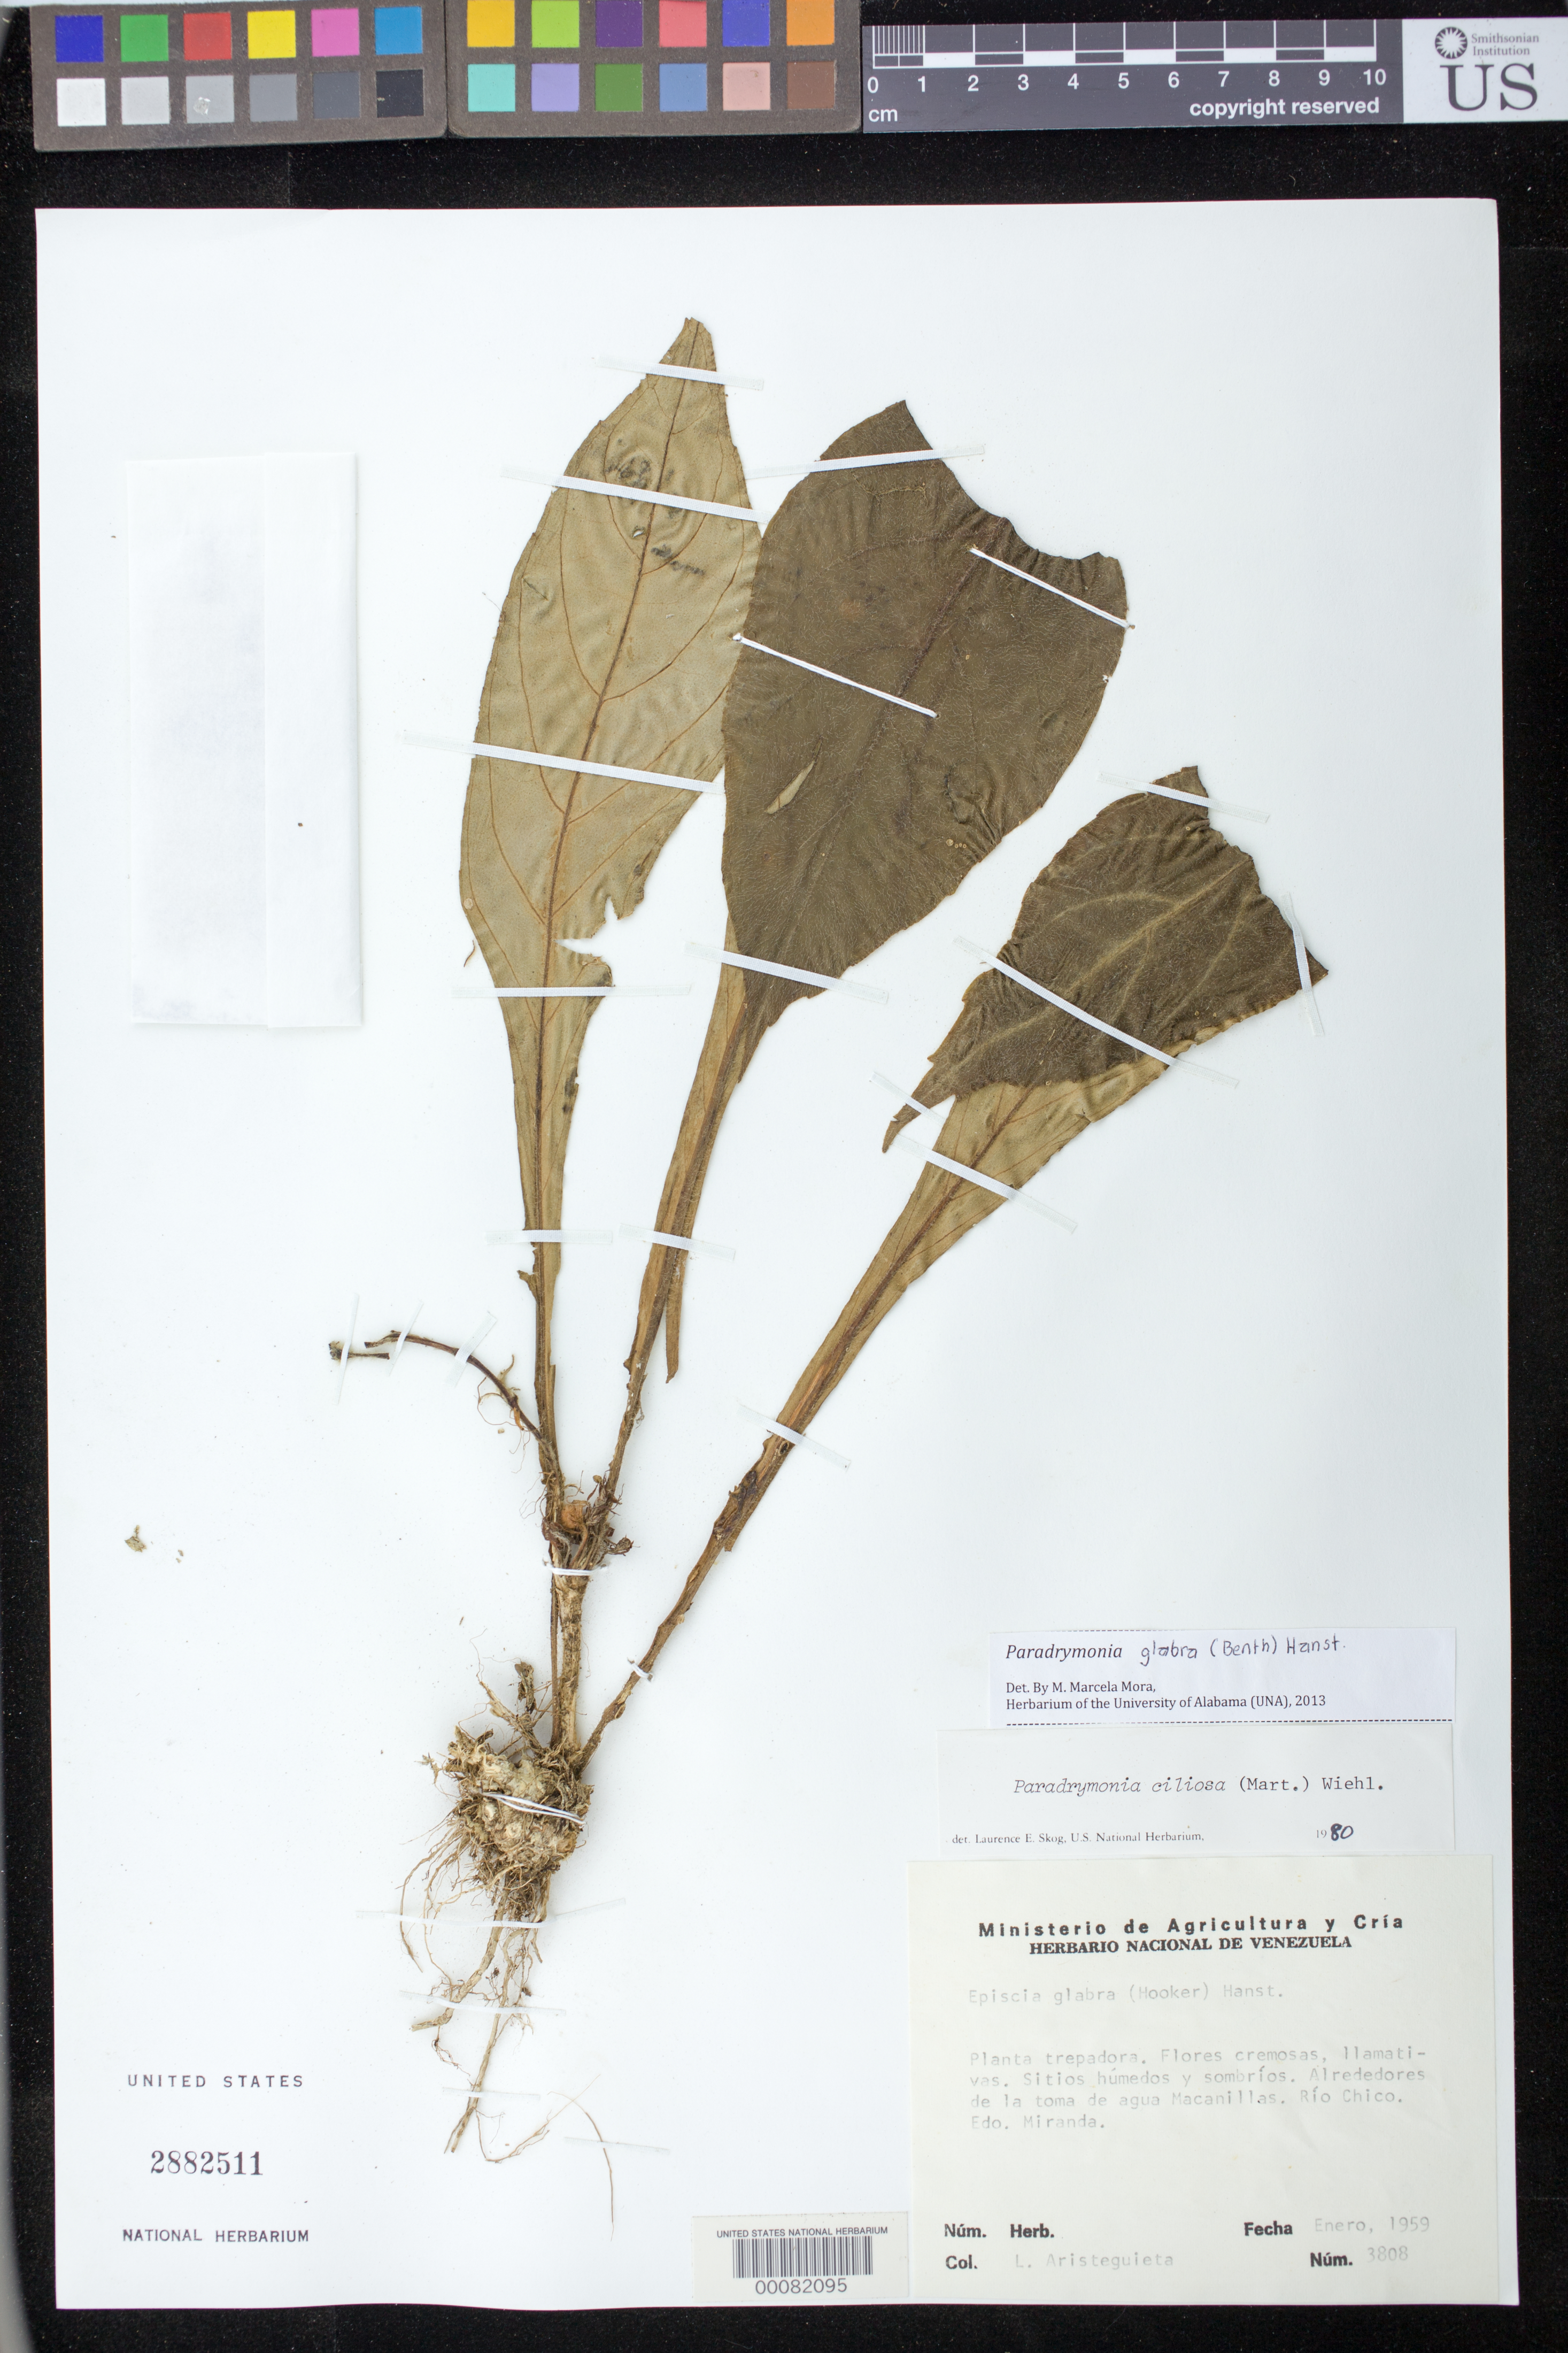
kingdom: Plantae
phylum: Tracheophyta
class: Magnoliopsida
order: Lamiales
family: Gesneriaceae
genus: Paradrymonia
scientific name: Paradrymonia glabra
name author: (Benth.) Hanst.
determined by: Mora, M. Marcela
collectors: L. Aristeguieta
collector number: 3808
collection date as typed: Jan 1959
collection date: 1959-01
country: Venezuela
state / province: Miranda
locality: Environs of La Toma de Agua Macanillas, Rio Chico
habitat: Humid, shady places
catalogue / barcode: US 2882511